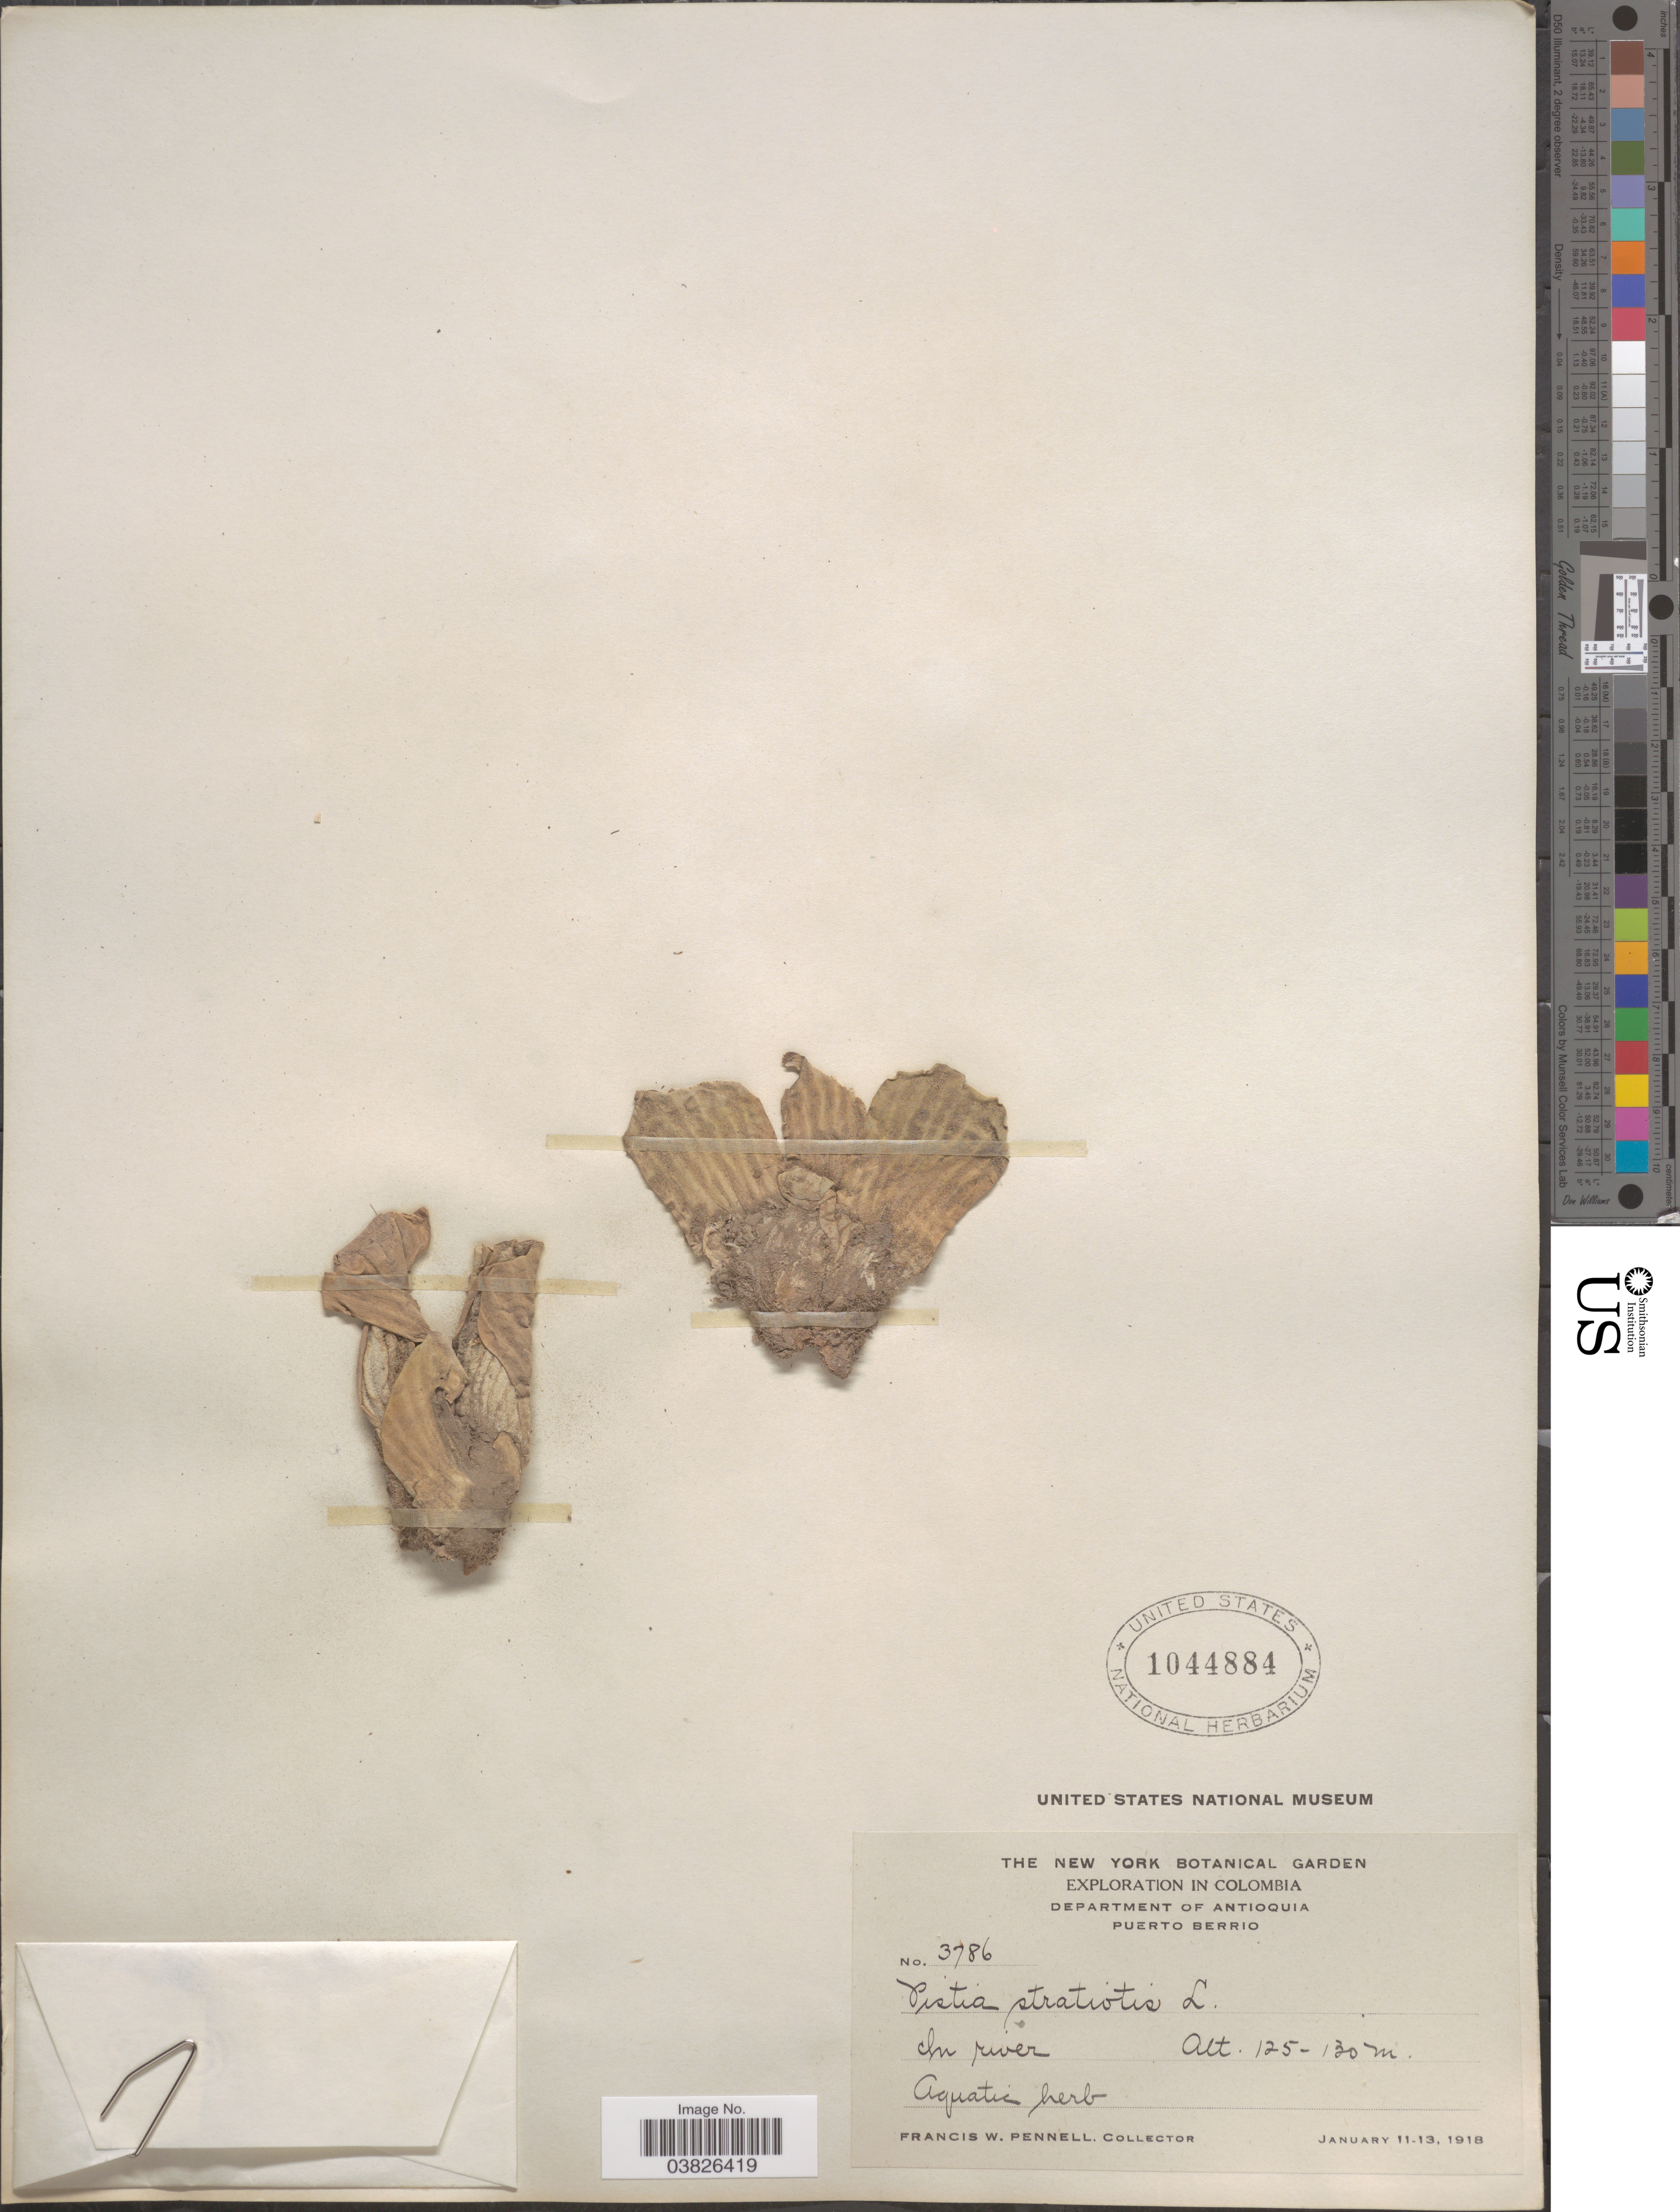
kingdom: Plantae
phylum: Tracheophyta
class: Liliopsida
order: Alismatales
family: Araceae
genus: Pistia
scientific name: Pistia stratiotes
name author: L.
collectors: F. W. Pennell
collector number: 3786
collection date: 1918-01-11/1918-01-13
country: Colombia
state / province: Antioquia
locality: Department of Antioquia. Puerto Berrio. In river.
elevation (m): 125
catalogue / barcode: US 1044884